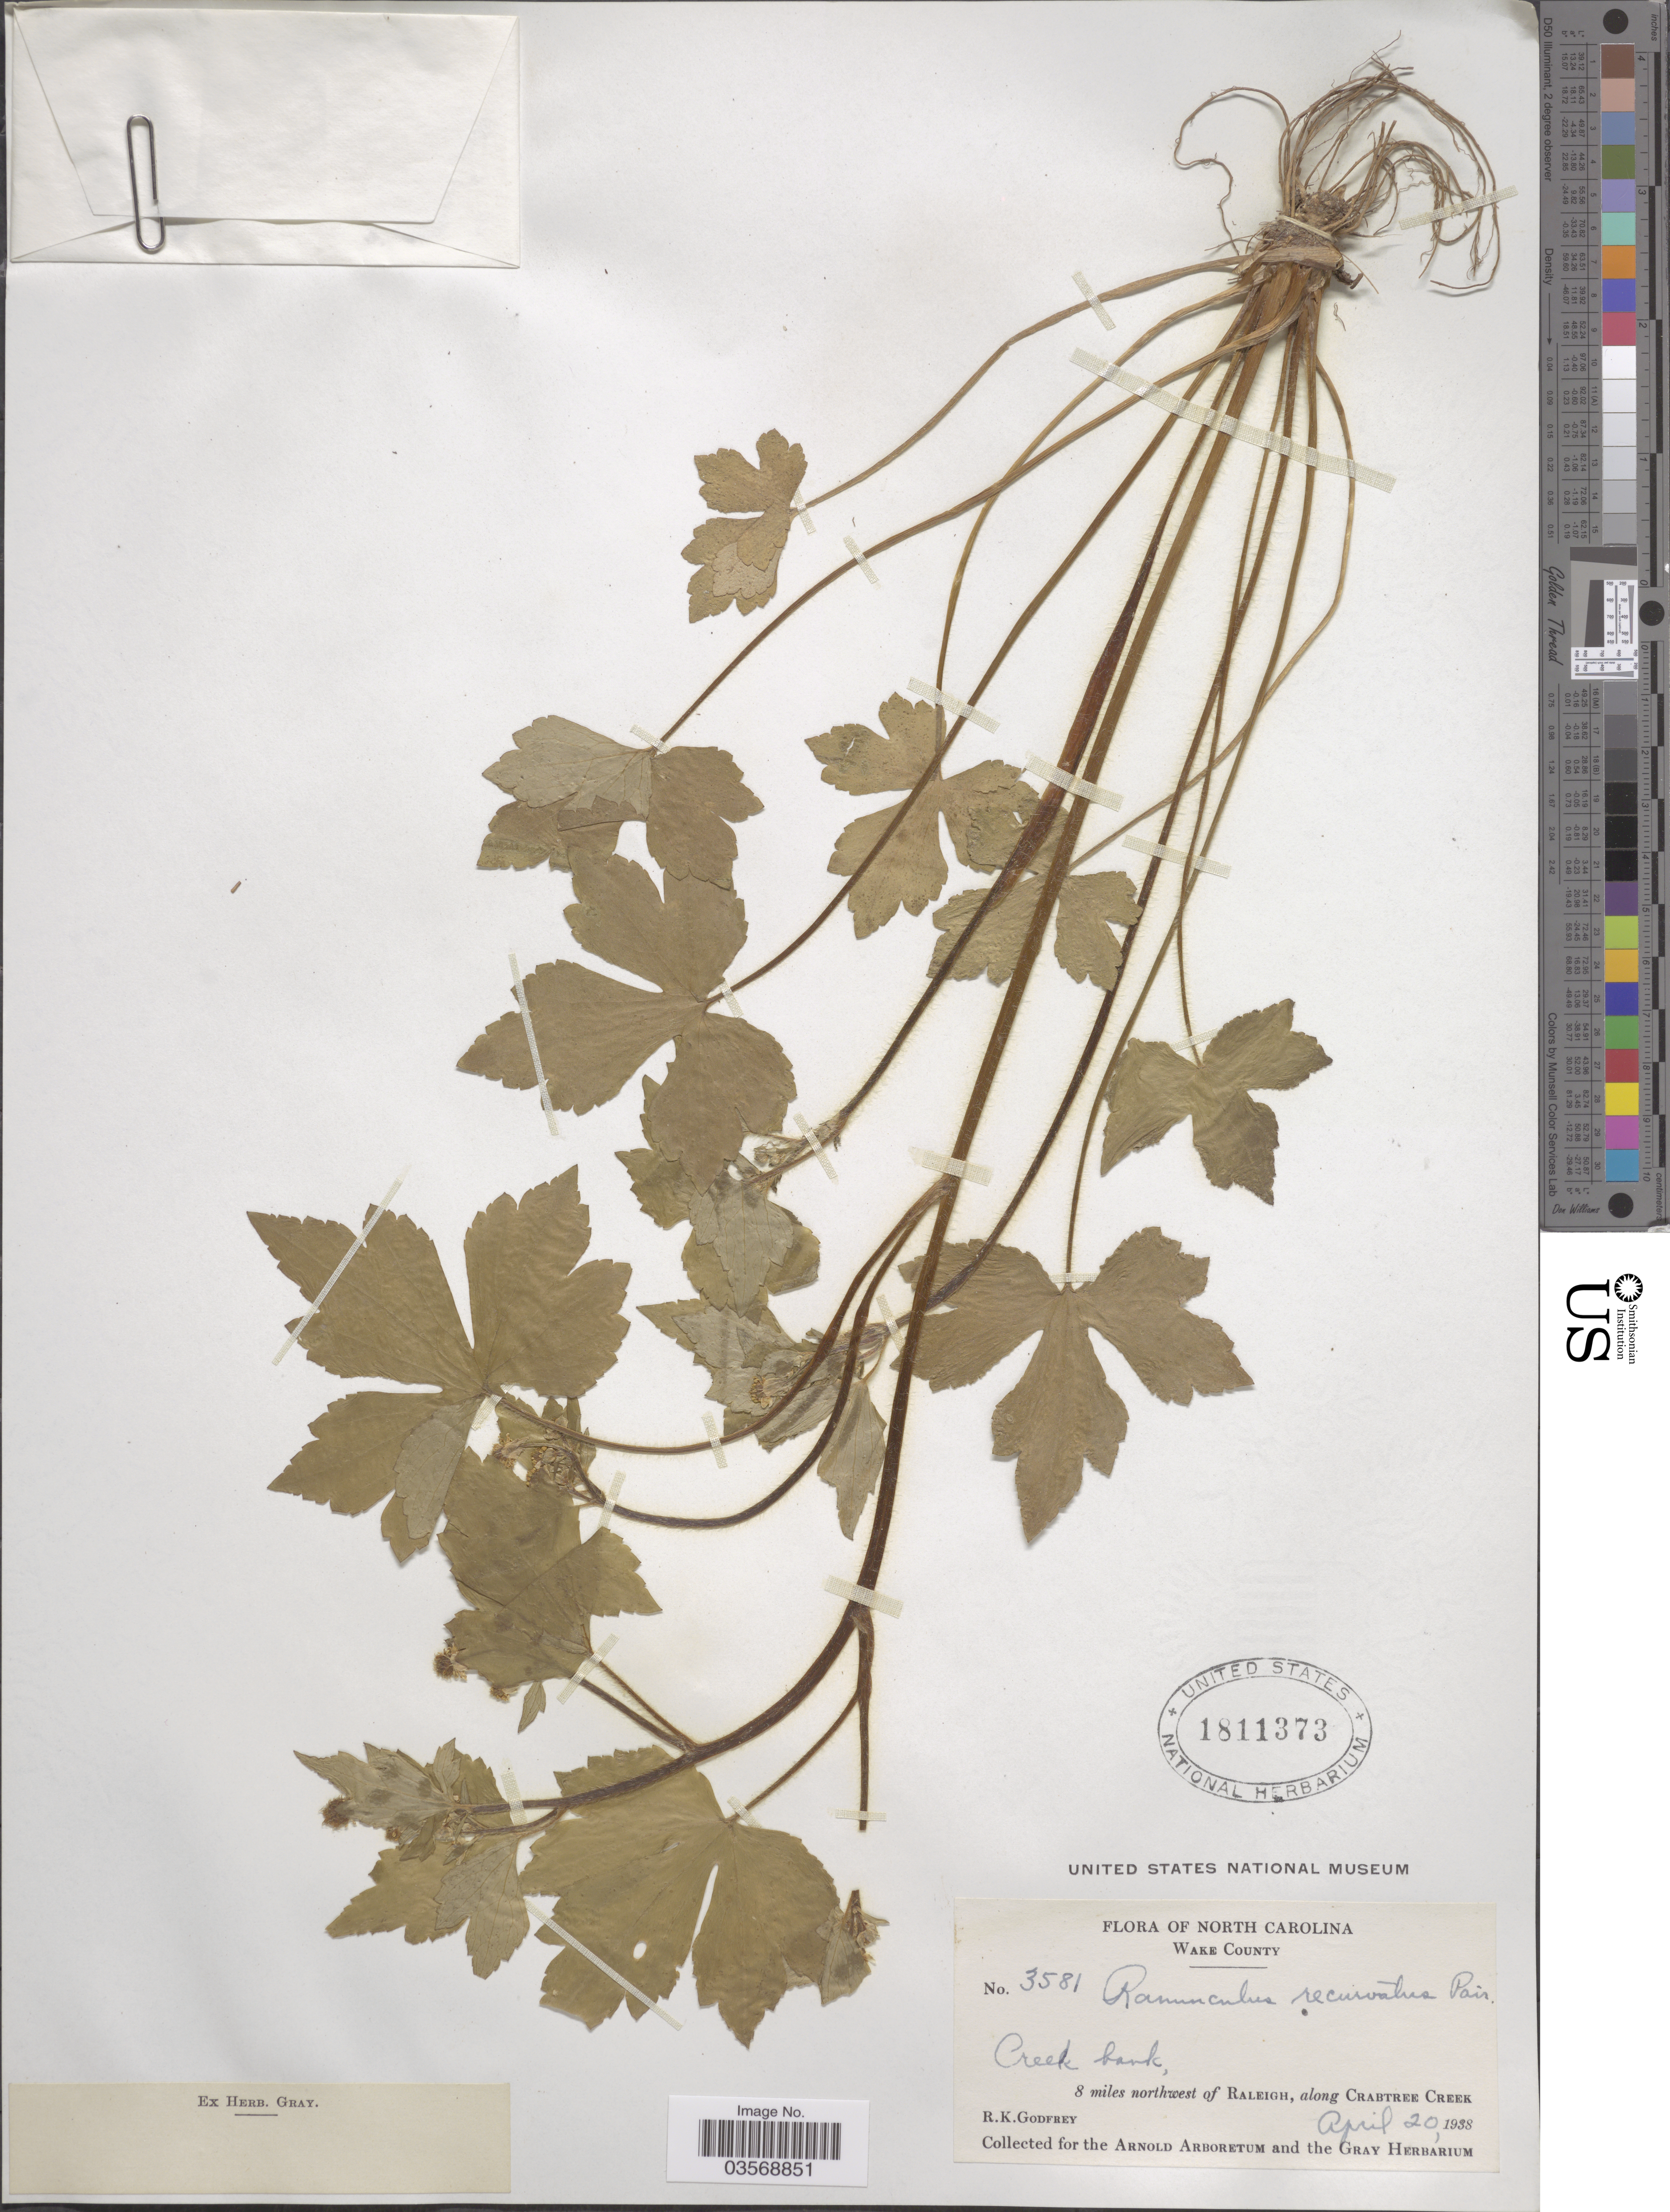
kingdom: Plantae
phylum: Tracheophyta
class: Magnoliopsida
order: Ranunculales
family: Ranunculaceae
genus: Ranunculus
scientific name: Ranunculus recurvatus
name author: Poir.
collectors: R. K. Godfrey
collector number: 3581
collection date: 1938-04-20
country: United States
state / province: North Carolina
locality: Wake County. Creek bank, 8 miles northwest of Raleigh, along Crabtree Creek.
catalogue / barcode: US 1811373